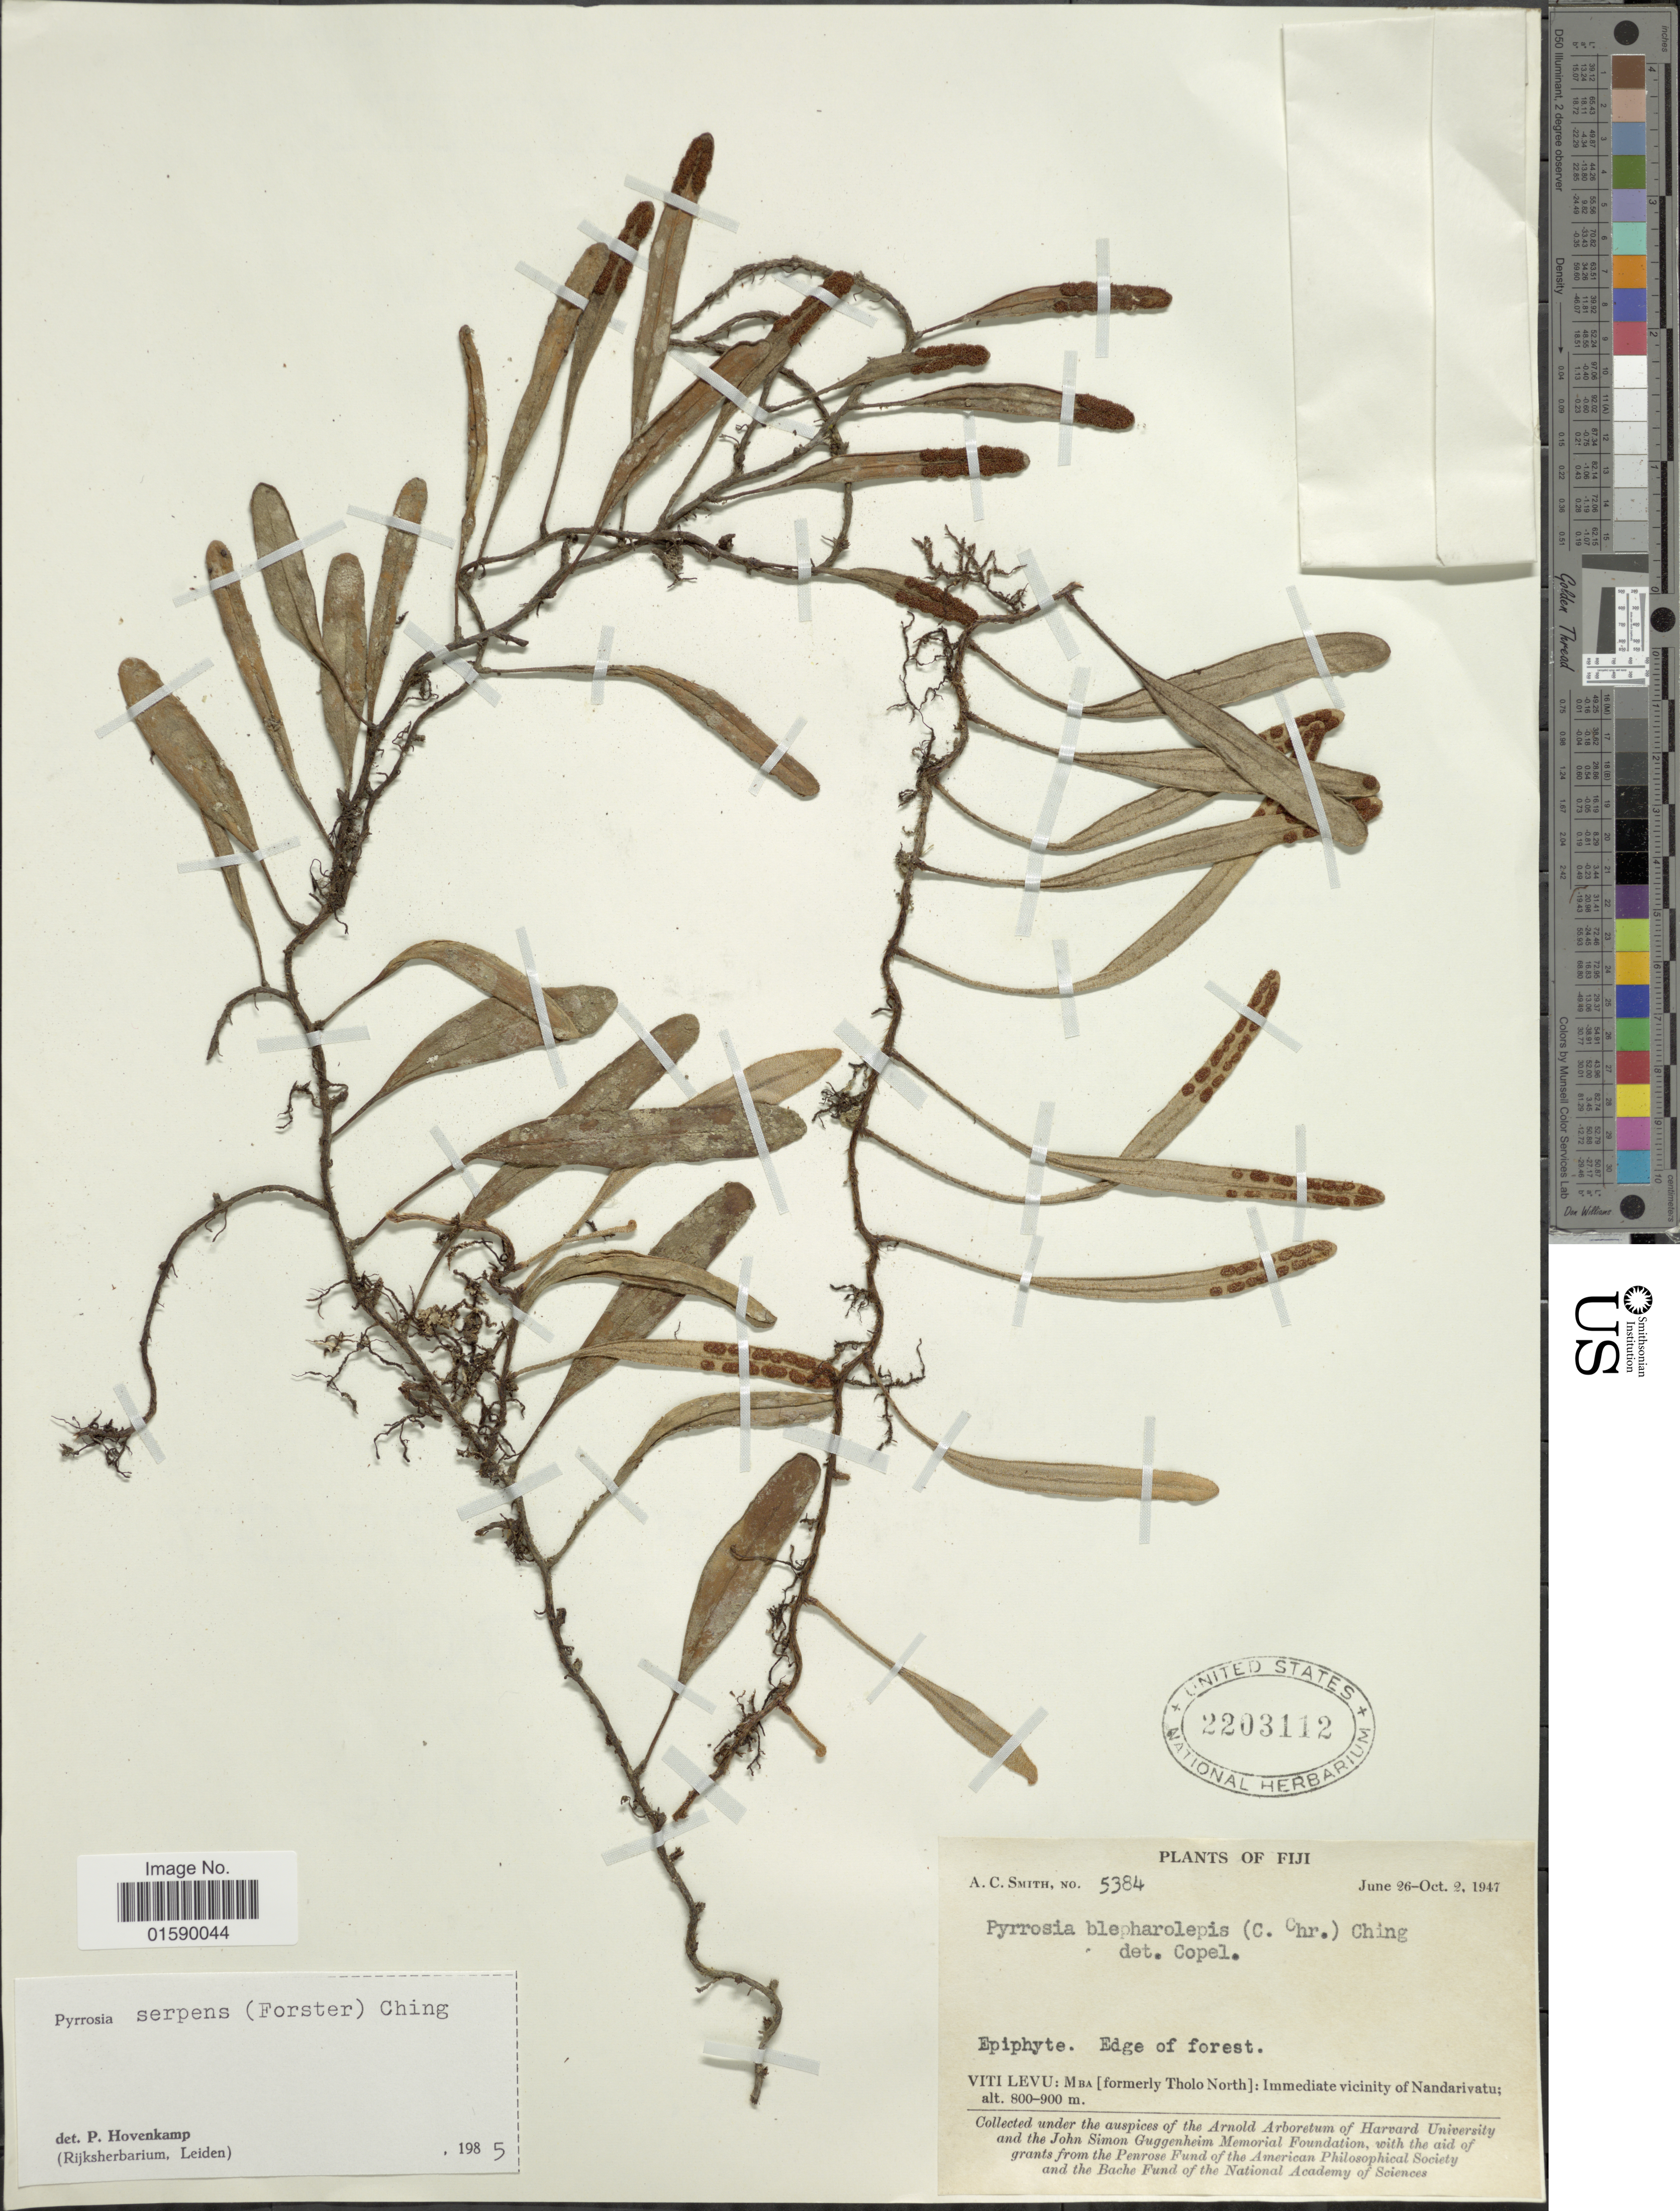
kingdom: Plantae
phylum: Tracheophyta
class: Polypodiopsida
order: Polypodiales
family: Polypodiaceae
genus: Pyrrosia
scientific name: Pyrrosia serpens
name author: Ching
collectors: A. C. Smith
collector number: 5384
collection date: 1947-06-26/1947-10-02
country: Fiji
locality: Fiji, Viti Levu: Mba [formelry Tholo North]: Immediate vicinity of Nandarivatu.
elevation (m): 800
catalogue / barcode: US 2203112